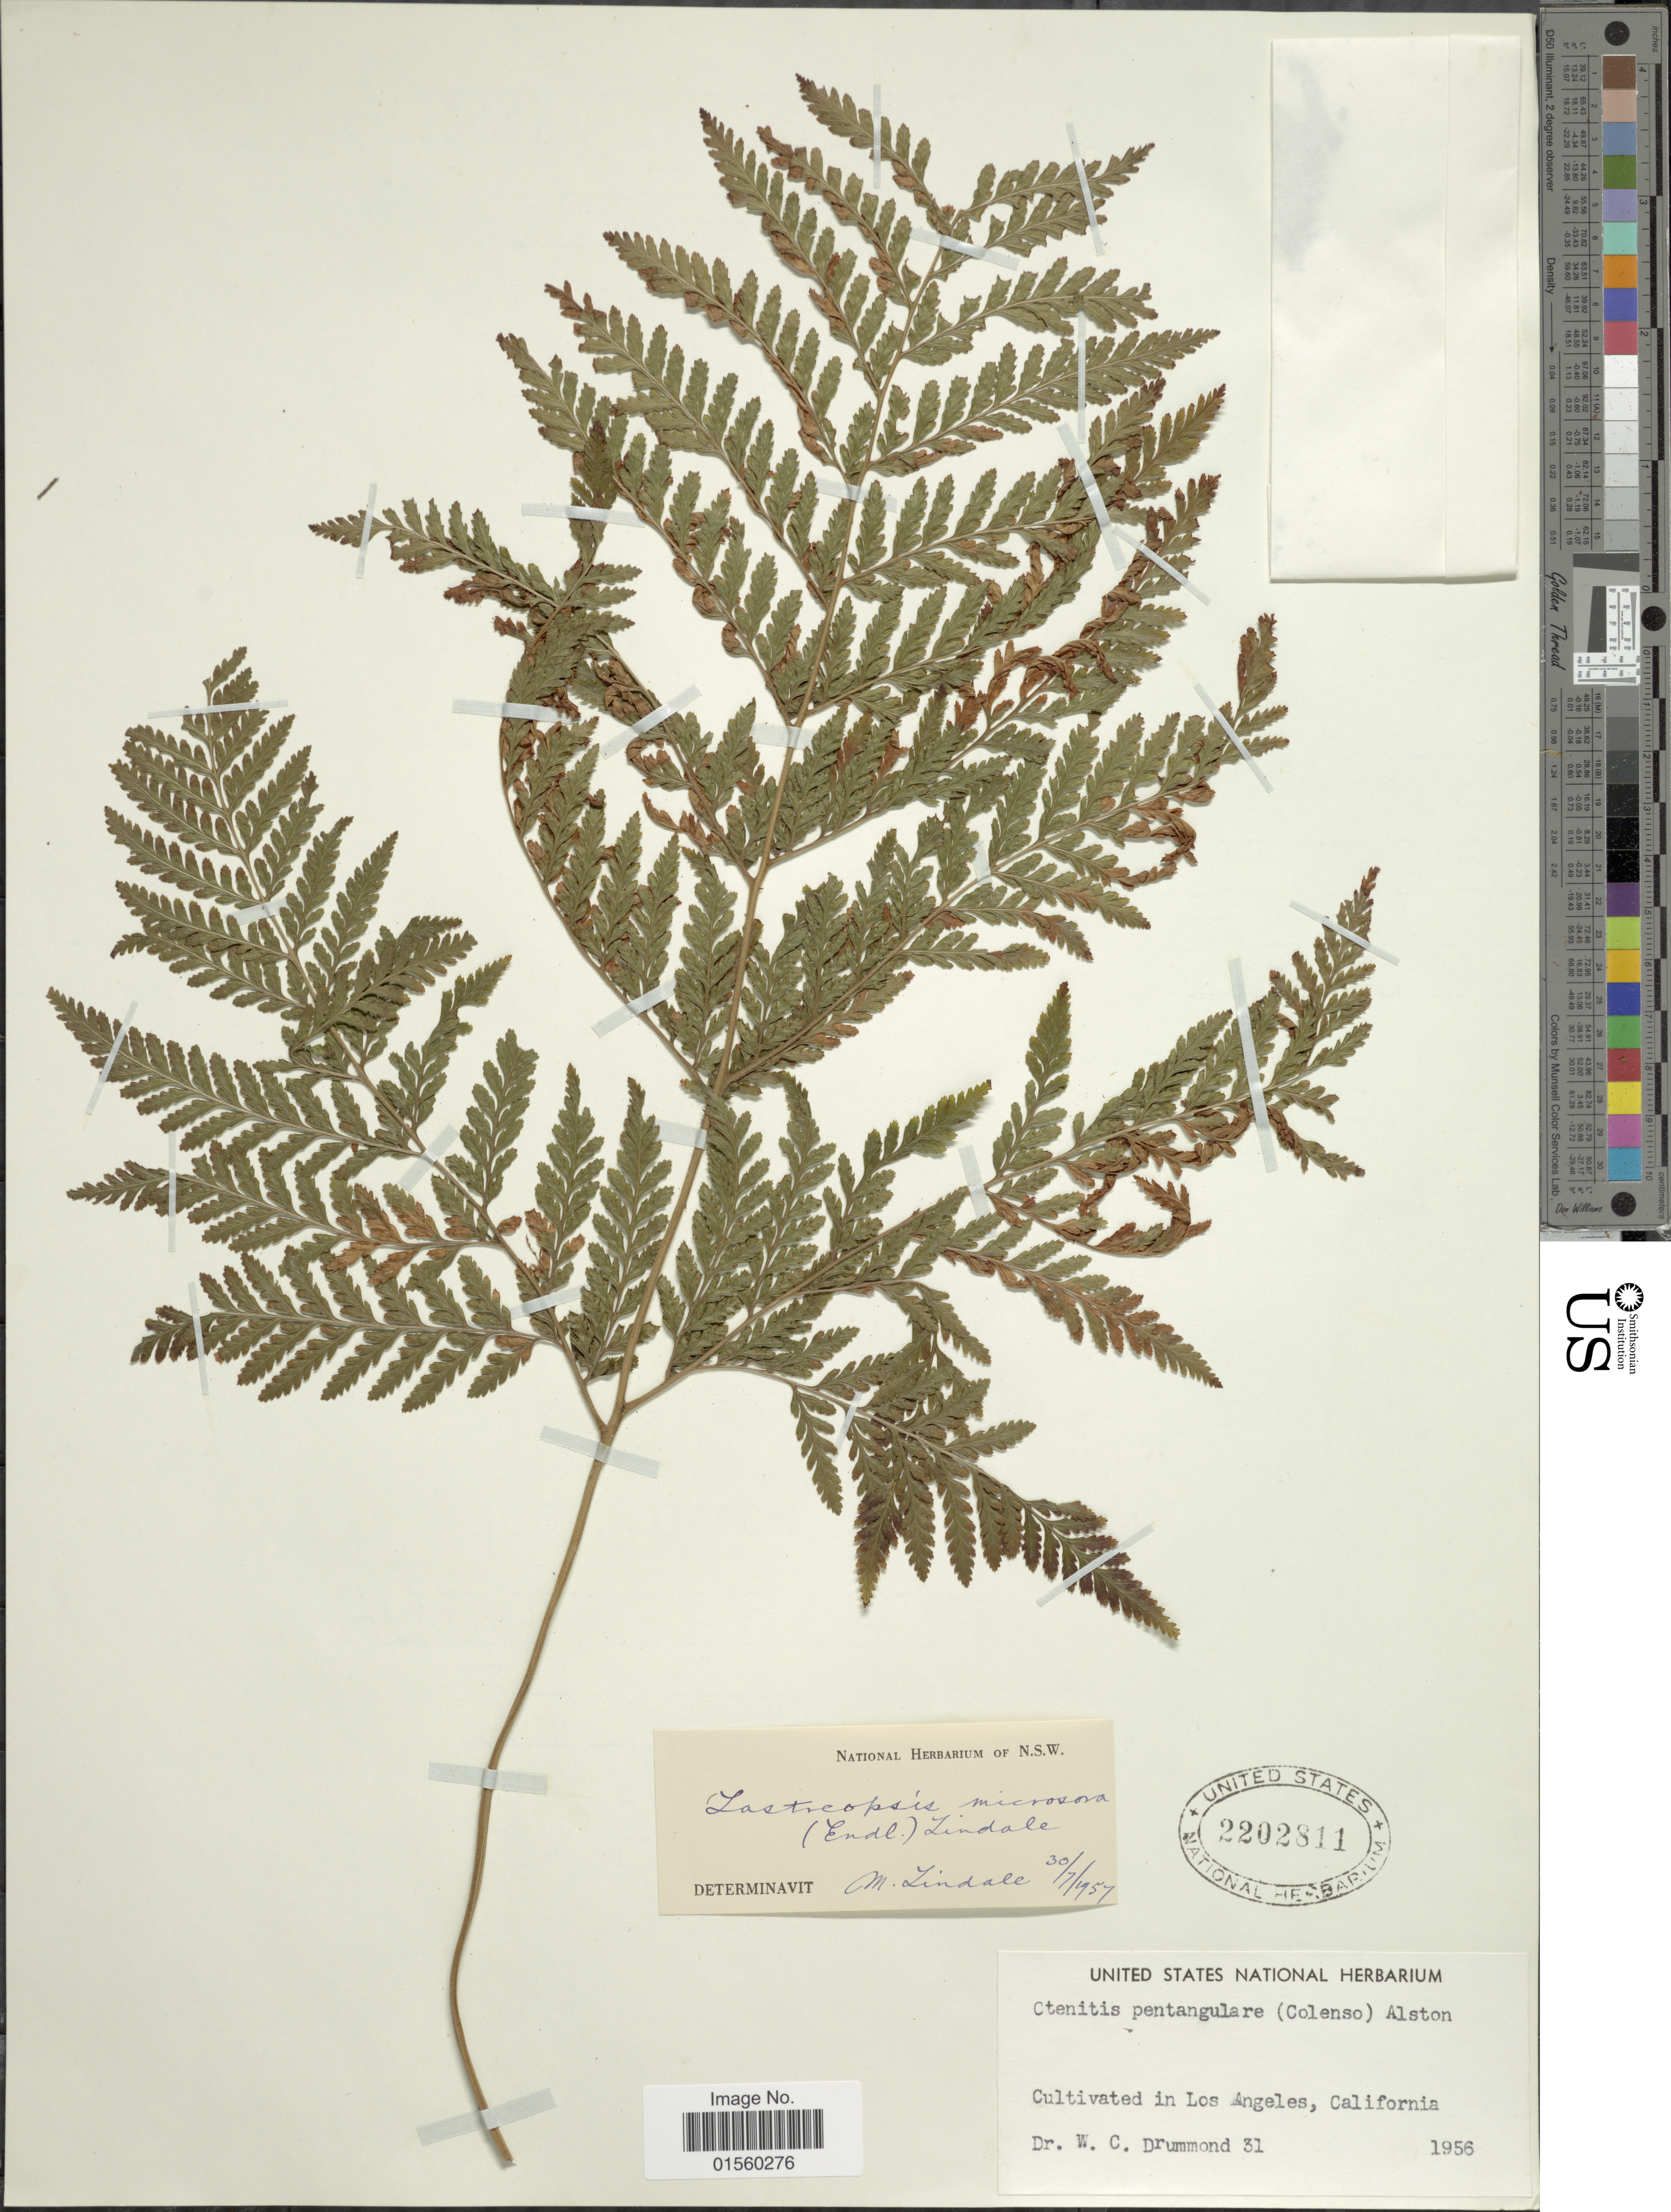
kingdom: Plantae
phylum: Tracheophyta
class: Polypodiopsida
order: Polypodiales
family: Dryopteridaceae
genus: Parapolystichum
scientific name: Parapolystichum microsorum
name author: (Endl.) Labiak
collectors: U.S. National Herbarium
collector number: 31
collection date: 1956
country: United States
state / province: California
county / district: Los Angeles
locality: Los Angeles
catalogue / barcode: US 2202811